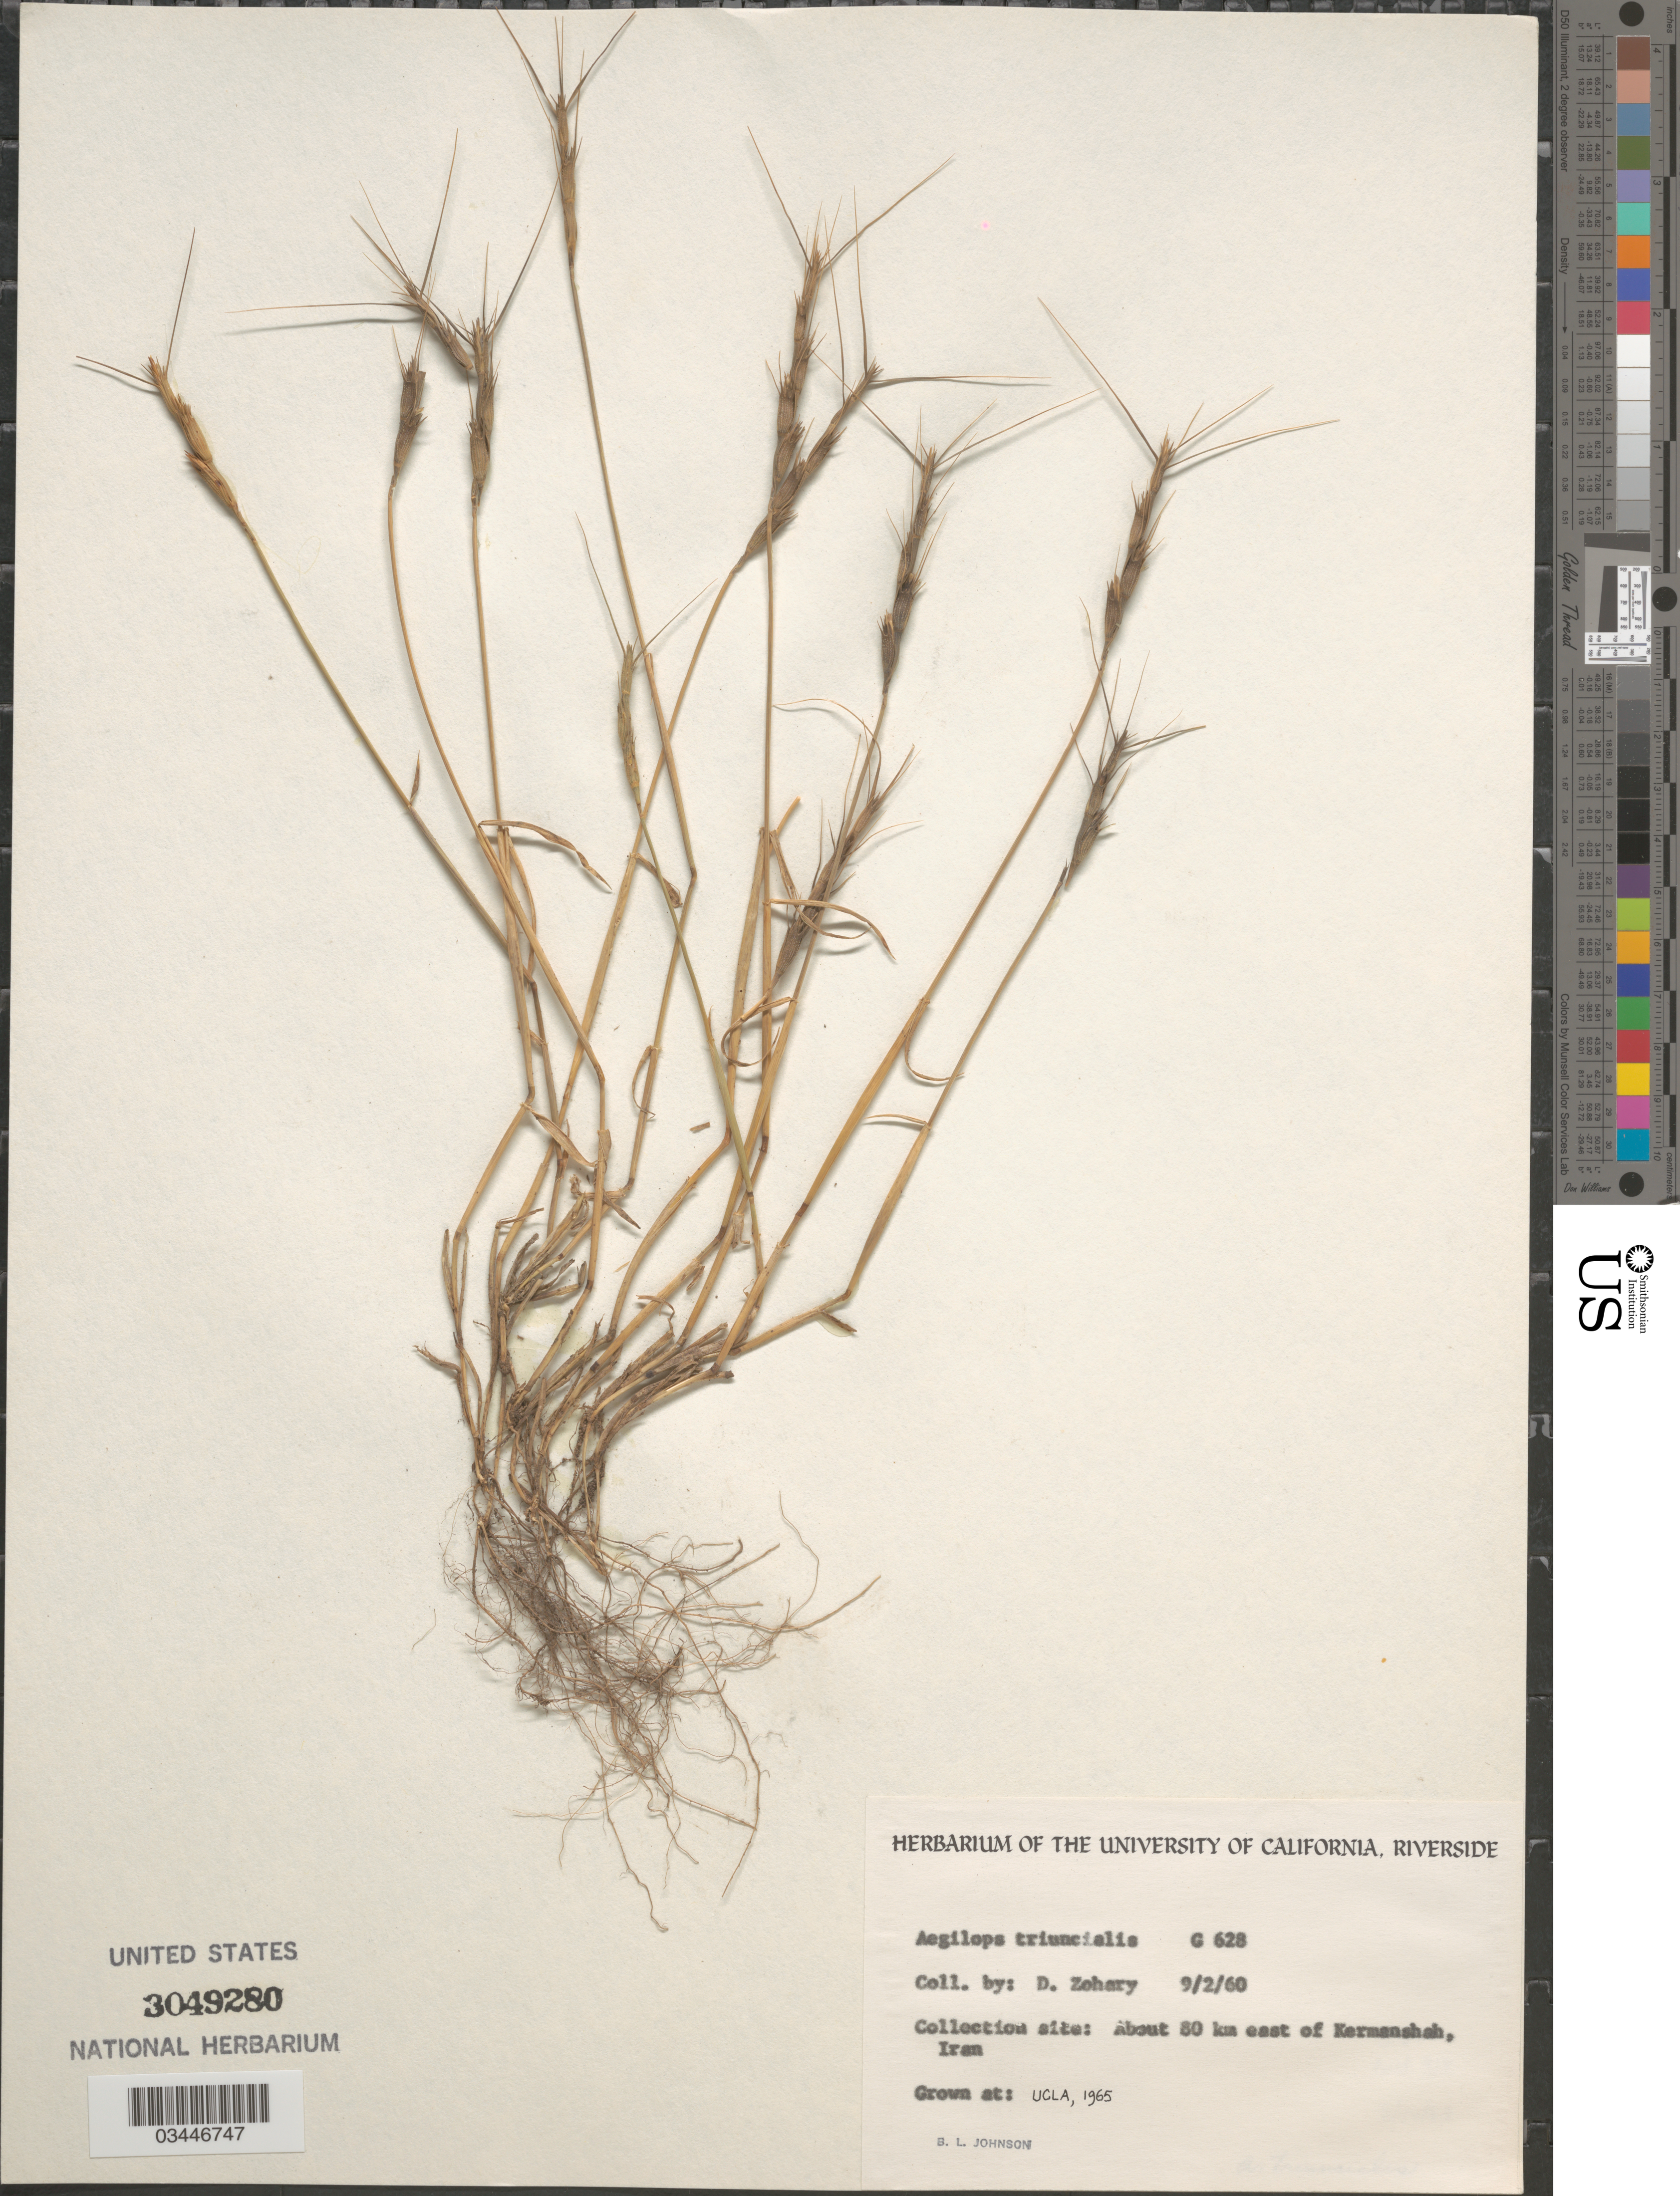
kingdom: Plantae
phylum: Tracheophyta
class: Liliopsida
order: Poales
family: Poaceae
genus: Aegilops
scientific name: Aegilops triuncialis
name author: L.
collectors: B. Johnson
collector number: G628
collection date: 1965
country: United States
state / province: California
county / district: Los Angeles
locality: UCLA.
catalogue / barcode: US 3049280